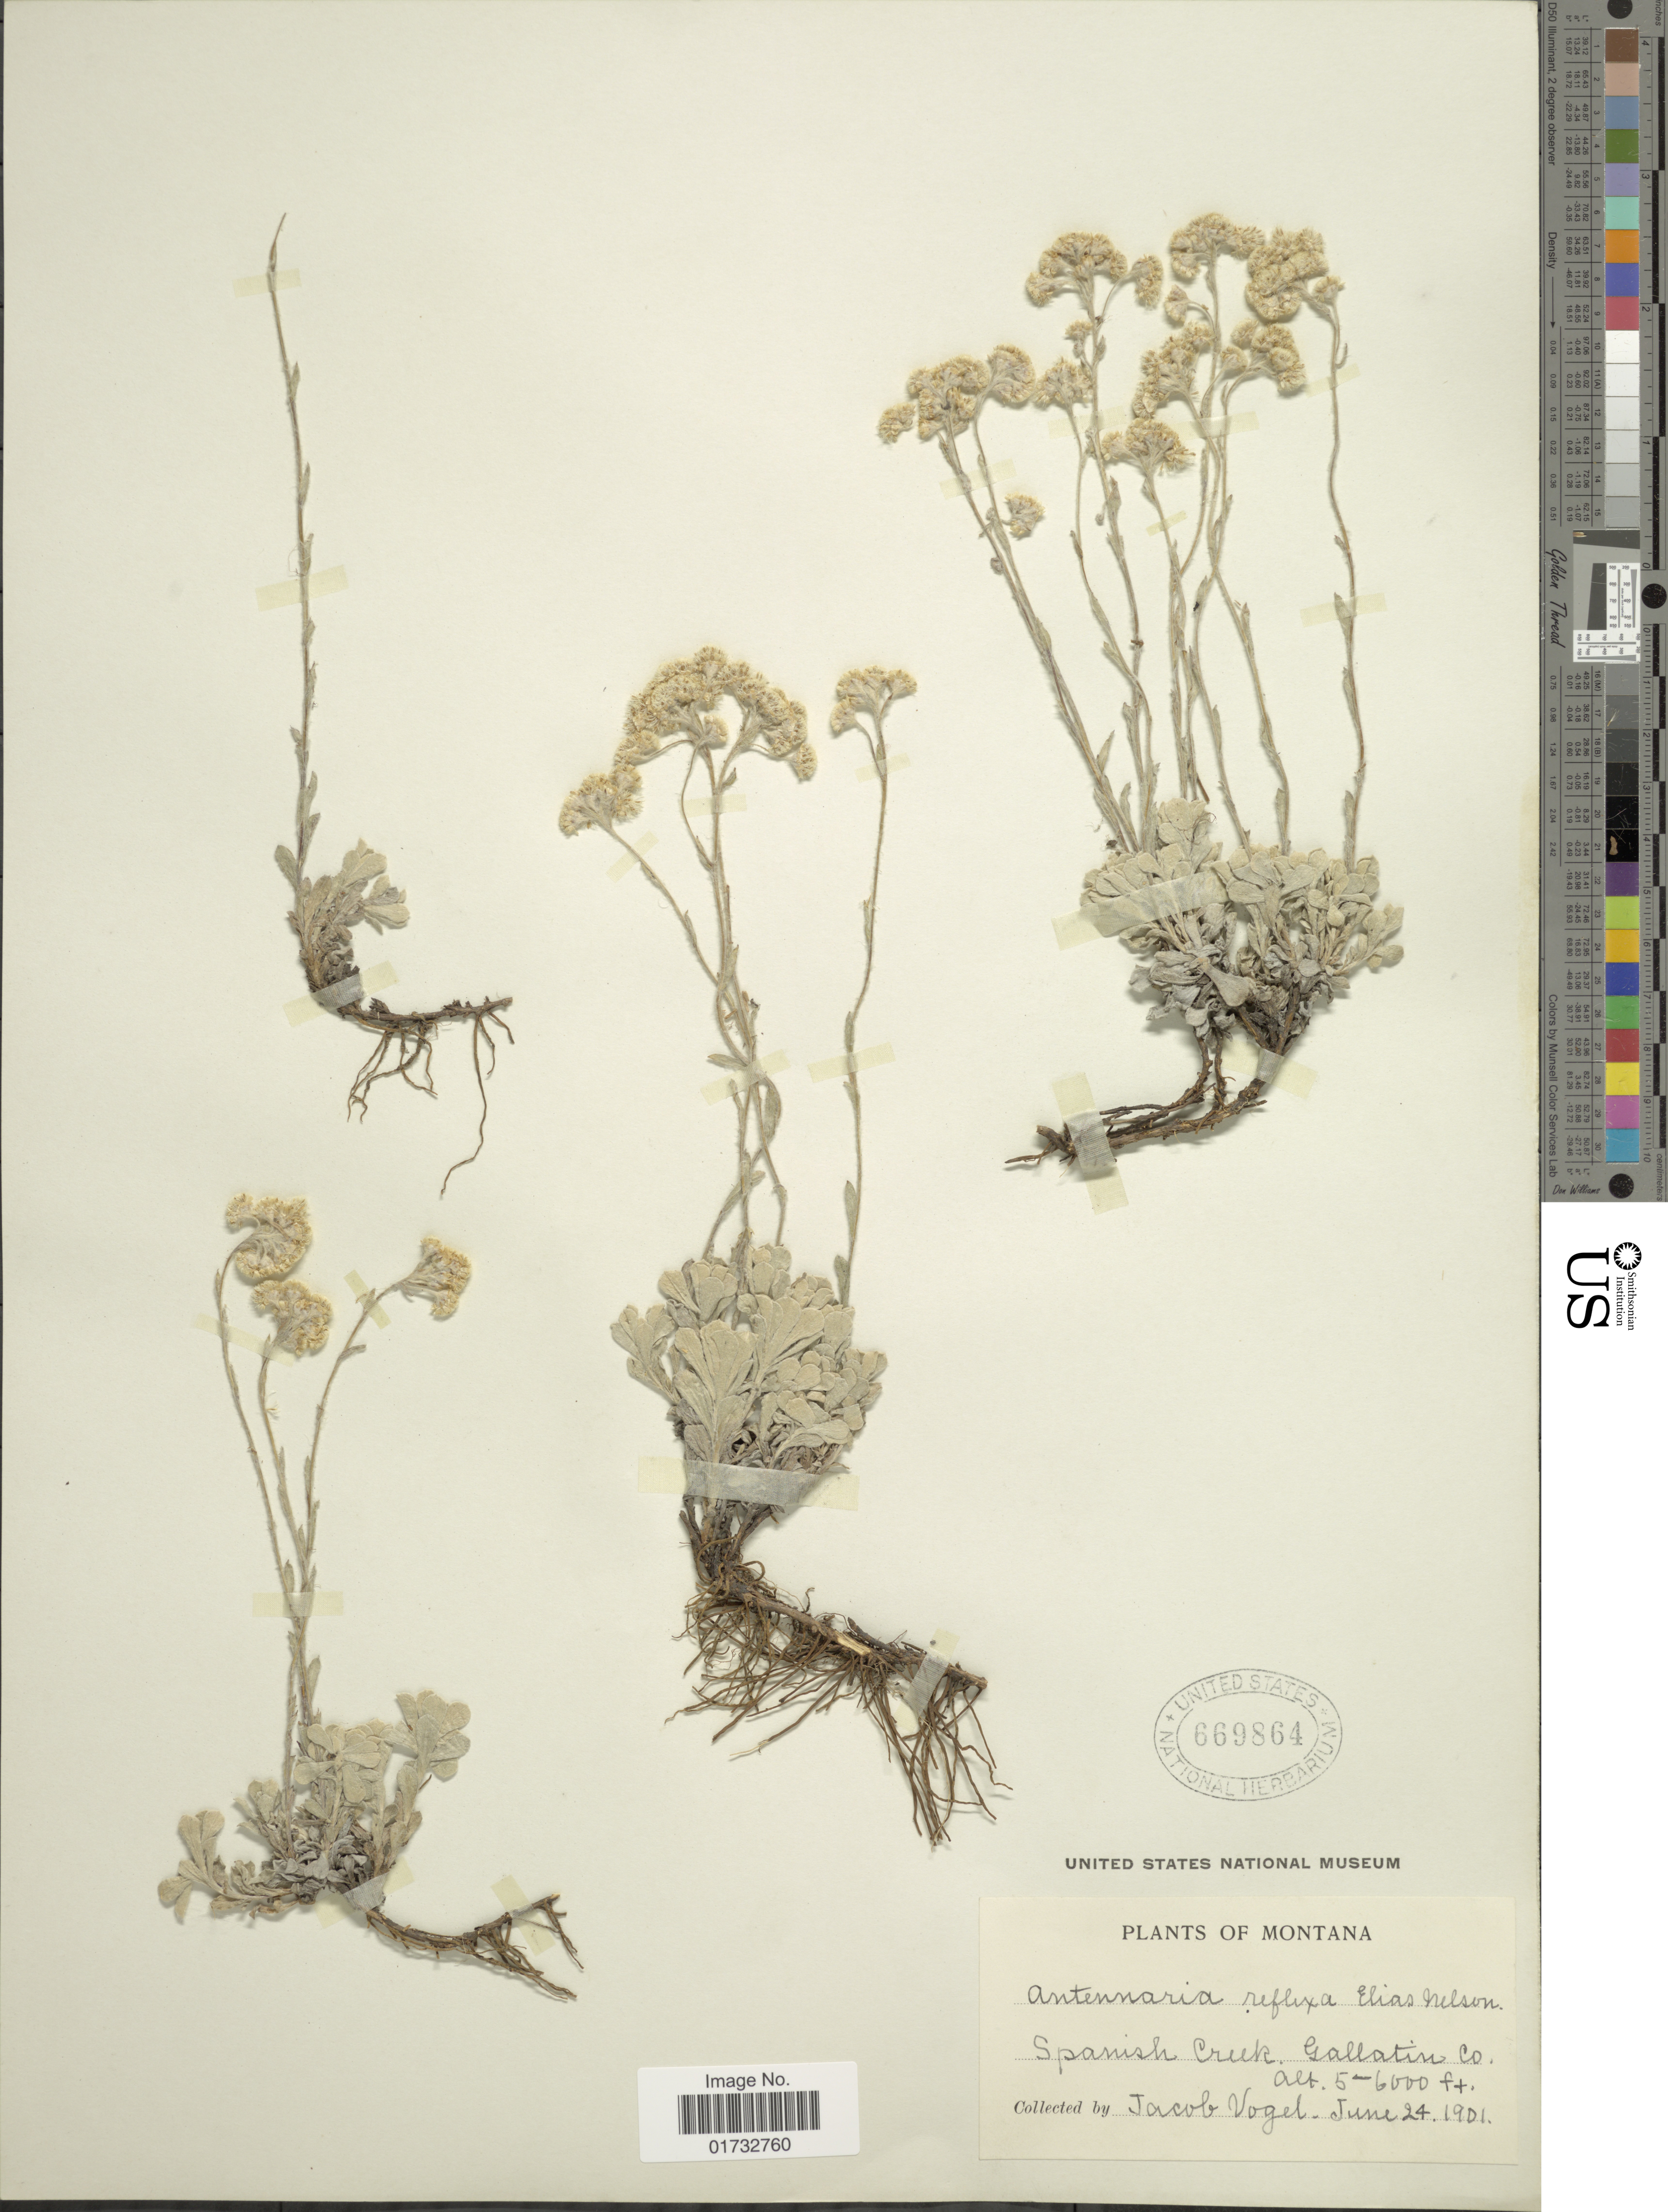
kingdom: Plantae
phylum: Tracheophyta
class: Magnoliopsida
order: Asterales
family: Asteraceae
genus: Antennaria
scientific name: Antennaria reflexa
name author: E.E. Nelson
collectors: J. Vogel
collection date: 1901-06-24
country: United States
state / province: Montana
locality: Spanish Creek. Gallatin Co.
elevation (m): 1524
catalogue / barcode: US 669864